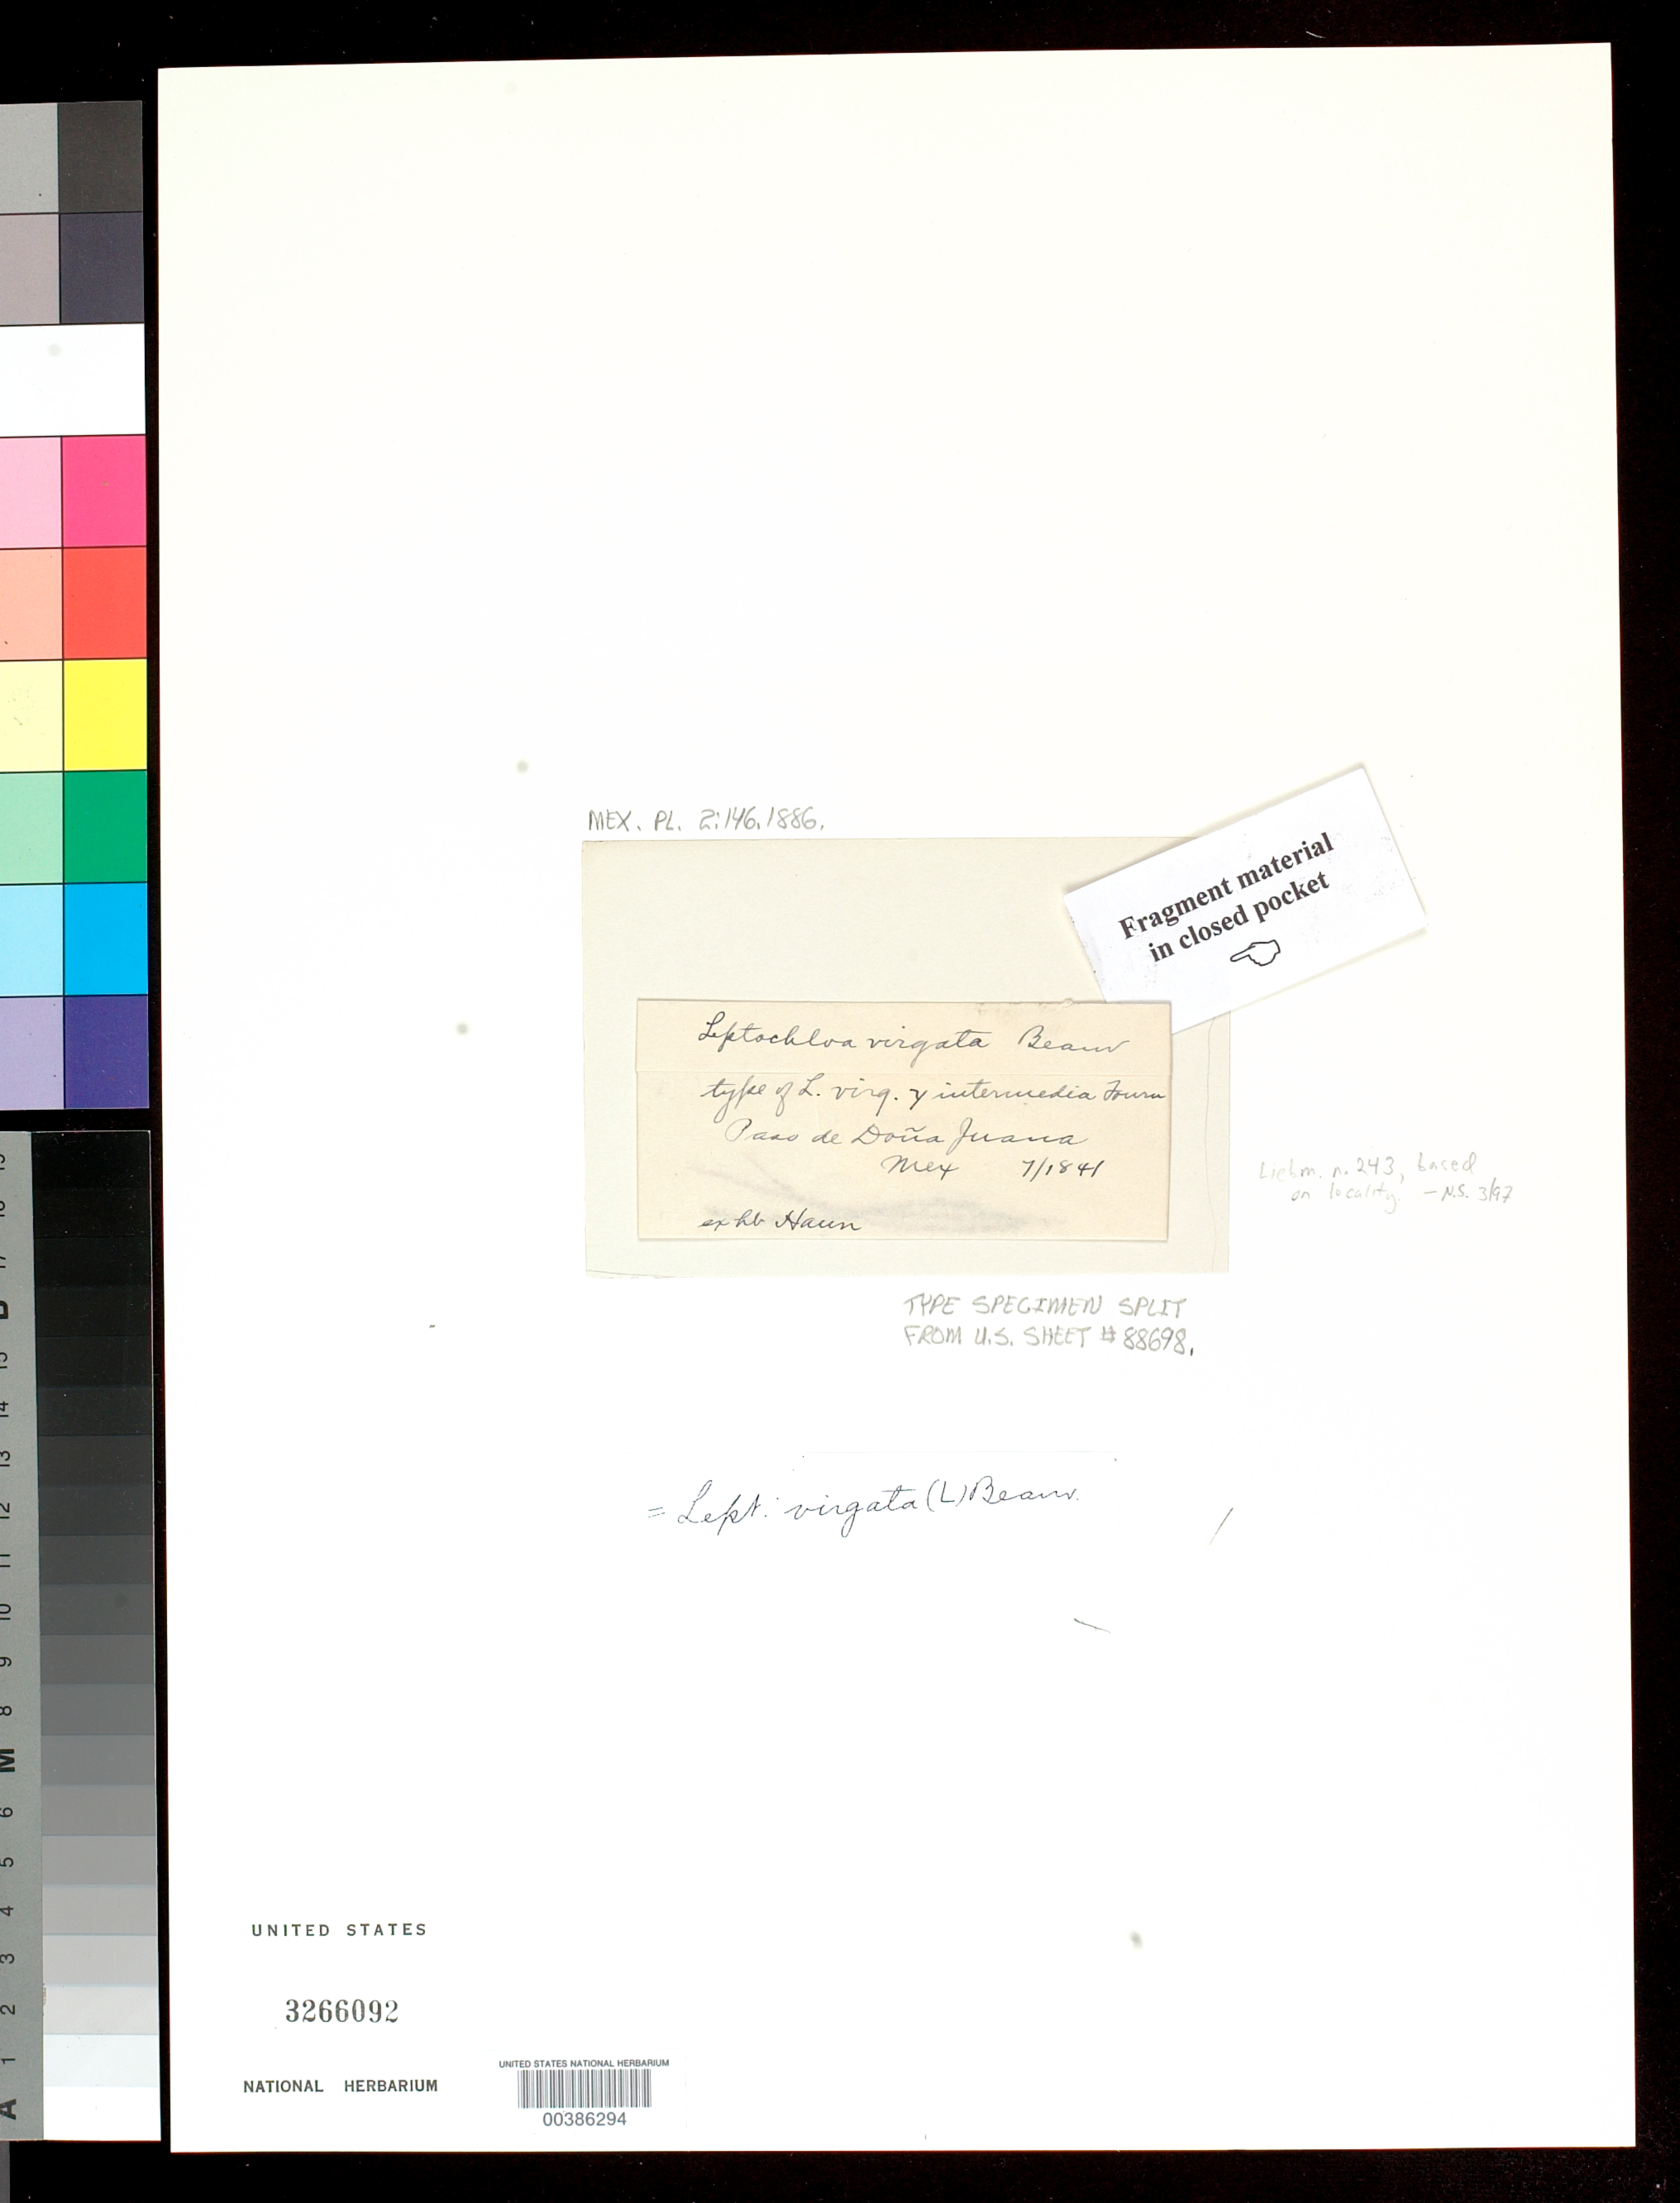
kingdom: Plantae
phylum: Tracheophyta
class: Liliopsida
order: Poales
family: Poaceae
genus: Leptochloa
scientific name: Leptochloa virgata var. intermedia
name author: E. Fourn.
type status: Type Fragment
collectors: F. M. Liebmann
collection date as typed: Jul 1841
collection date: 1841-07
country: Mexico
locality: Paso de Dona Juana.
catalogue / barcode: US 3266092